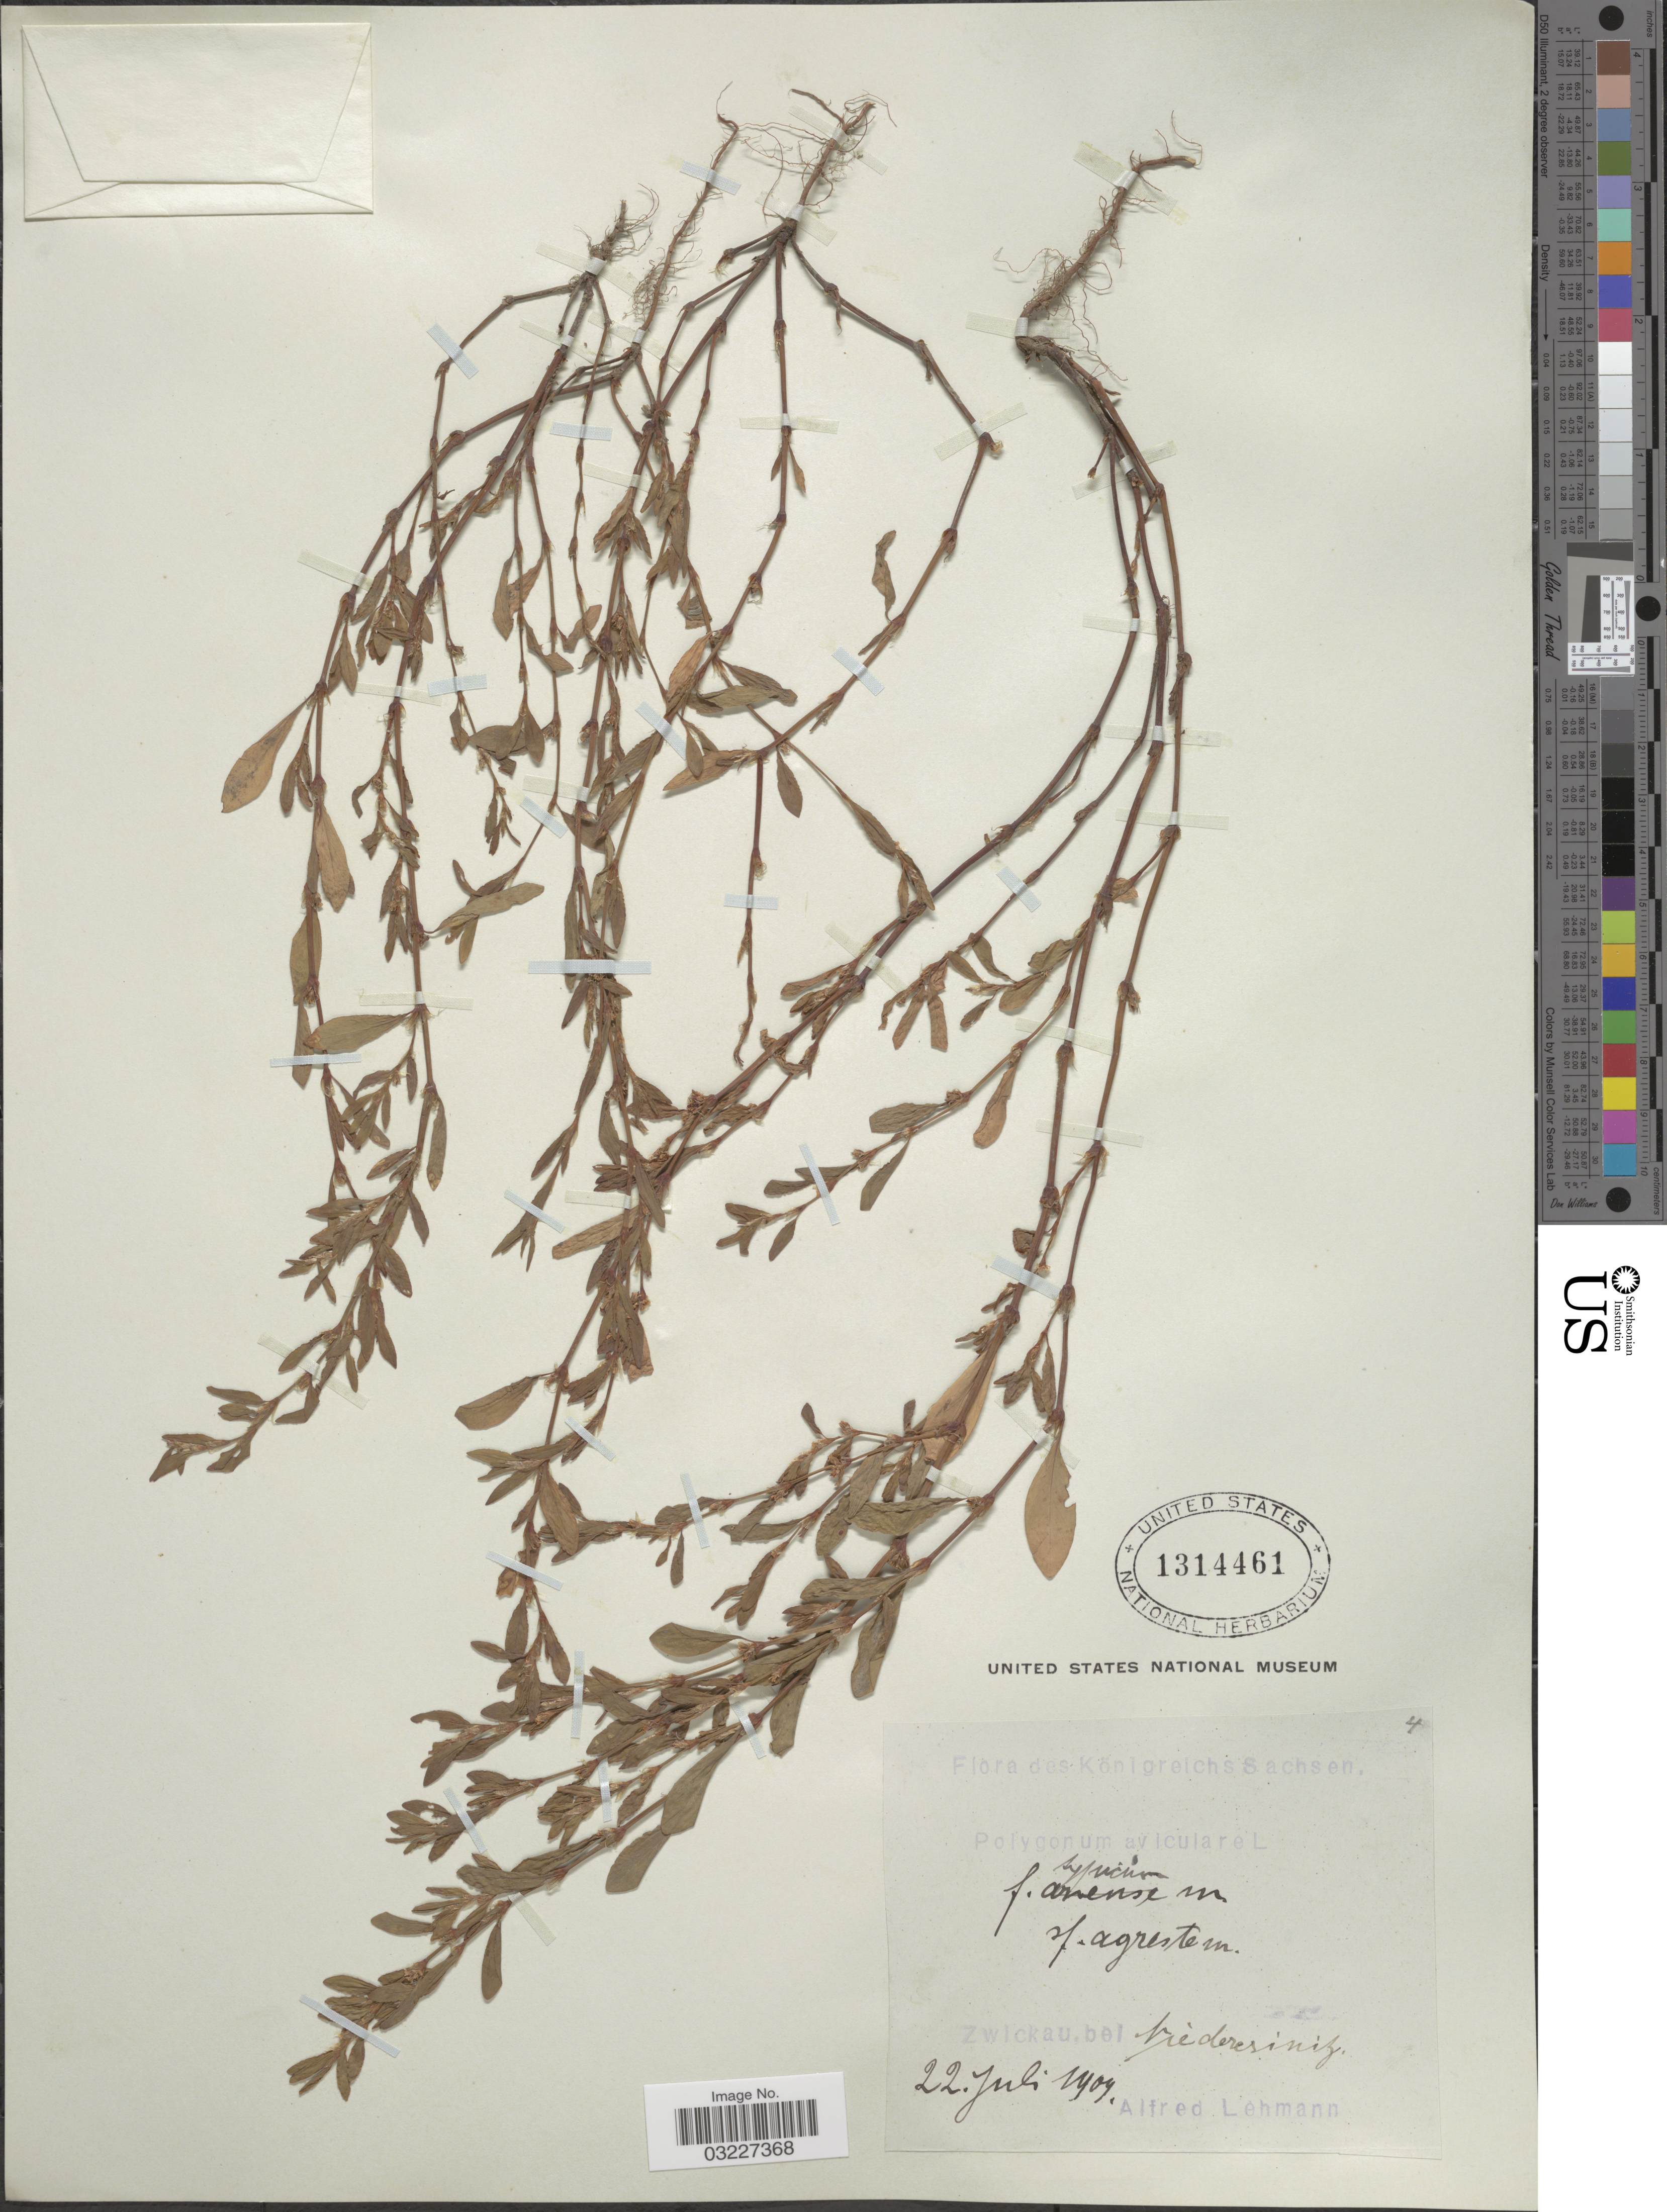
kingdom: Plantae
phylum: Tracheophyta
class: Magnoliopsida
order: Caryophyllales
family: Polygonaceae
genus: Polygonum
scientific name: Polygonum aviculare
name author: L.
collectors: A. Lehmann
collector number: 4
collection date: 1909-07-22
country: Germany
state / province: Sachsen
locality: Königreichs Sachsen. Zwickau, bel Niederesiniz [interpreted].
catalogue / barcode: US 1314461